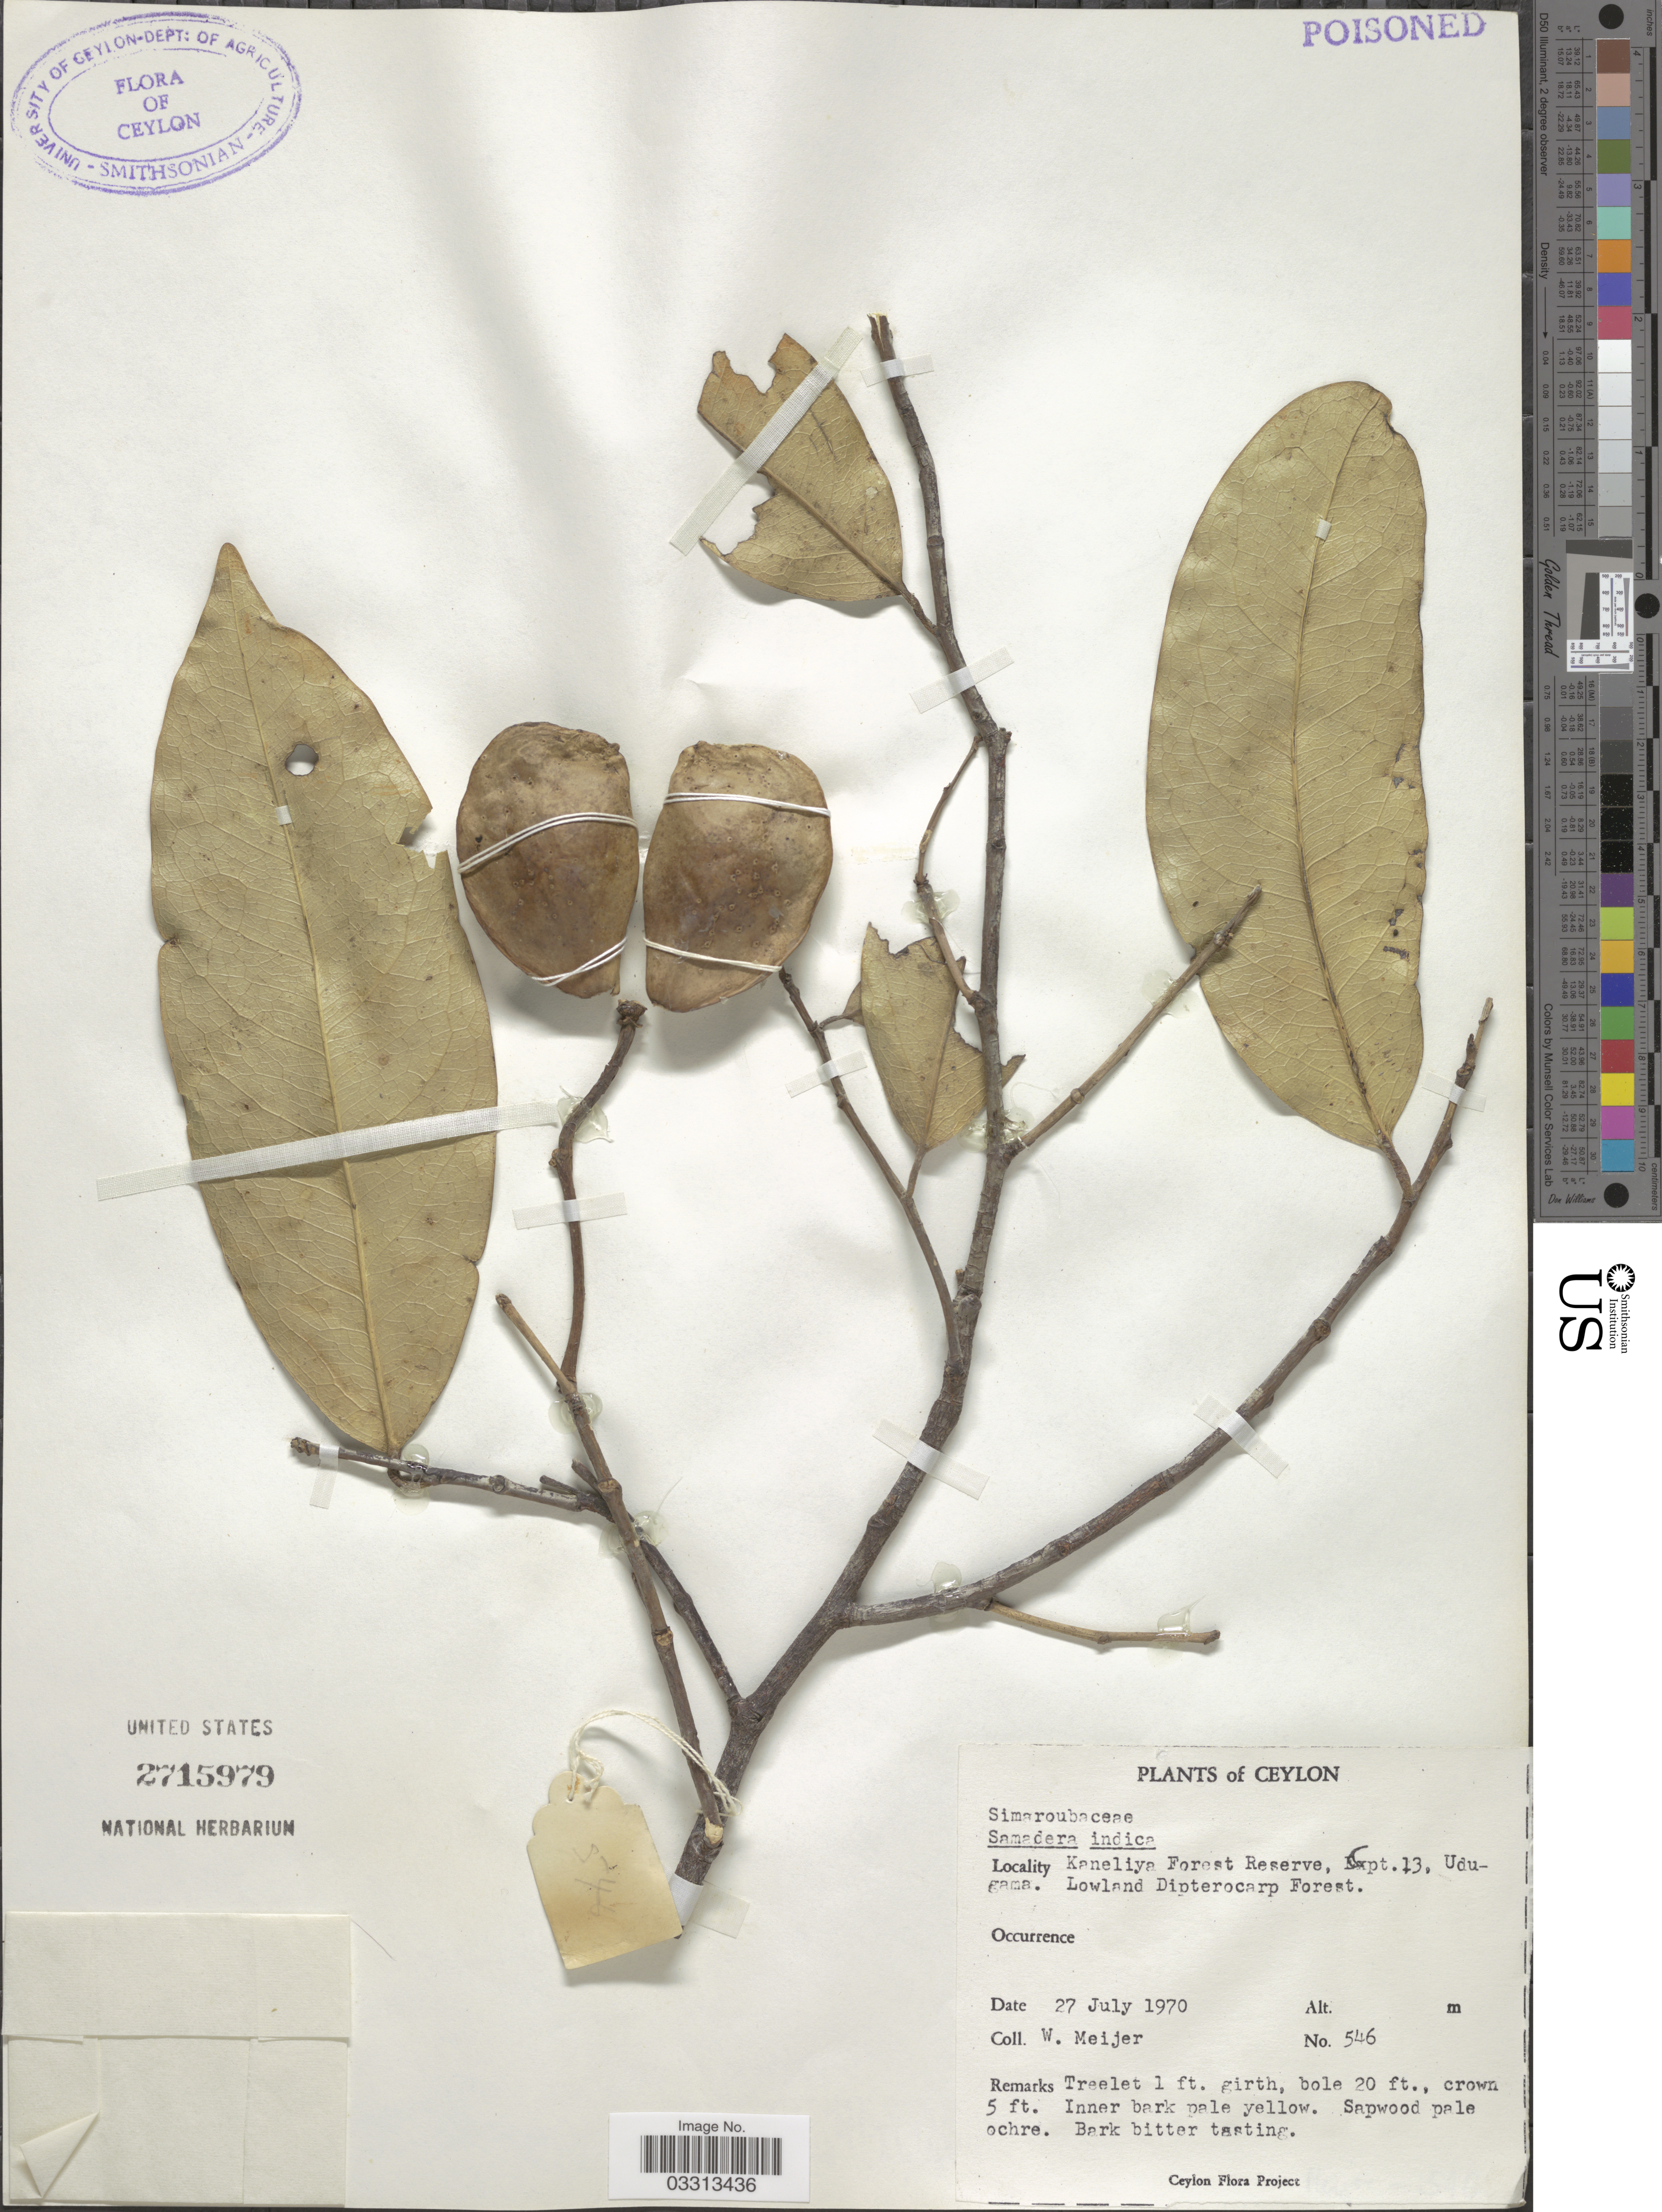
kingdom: Plantae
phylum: Tracheophyta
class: Magnoliopsida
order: Sapindales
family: Simaroubaceae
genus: Samadera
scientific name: Samadera indica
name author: Gaertn.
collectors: W. Meijer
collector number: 546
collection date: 1970-07-27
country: Sri Lanka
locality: Ceylon. Kaneliya Forest Reserve, Expt. 13, Udugama.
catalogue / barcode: US 2715979